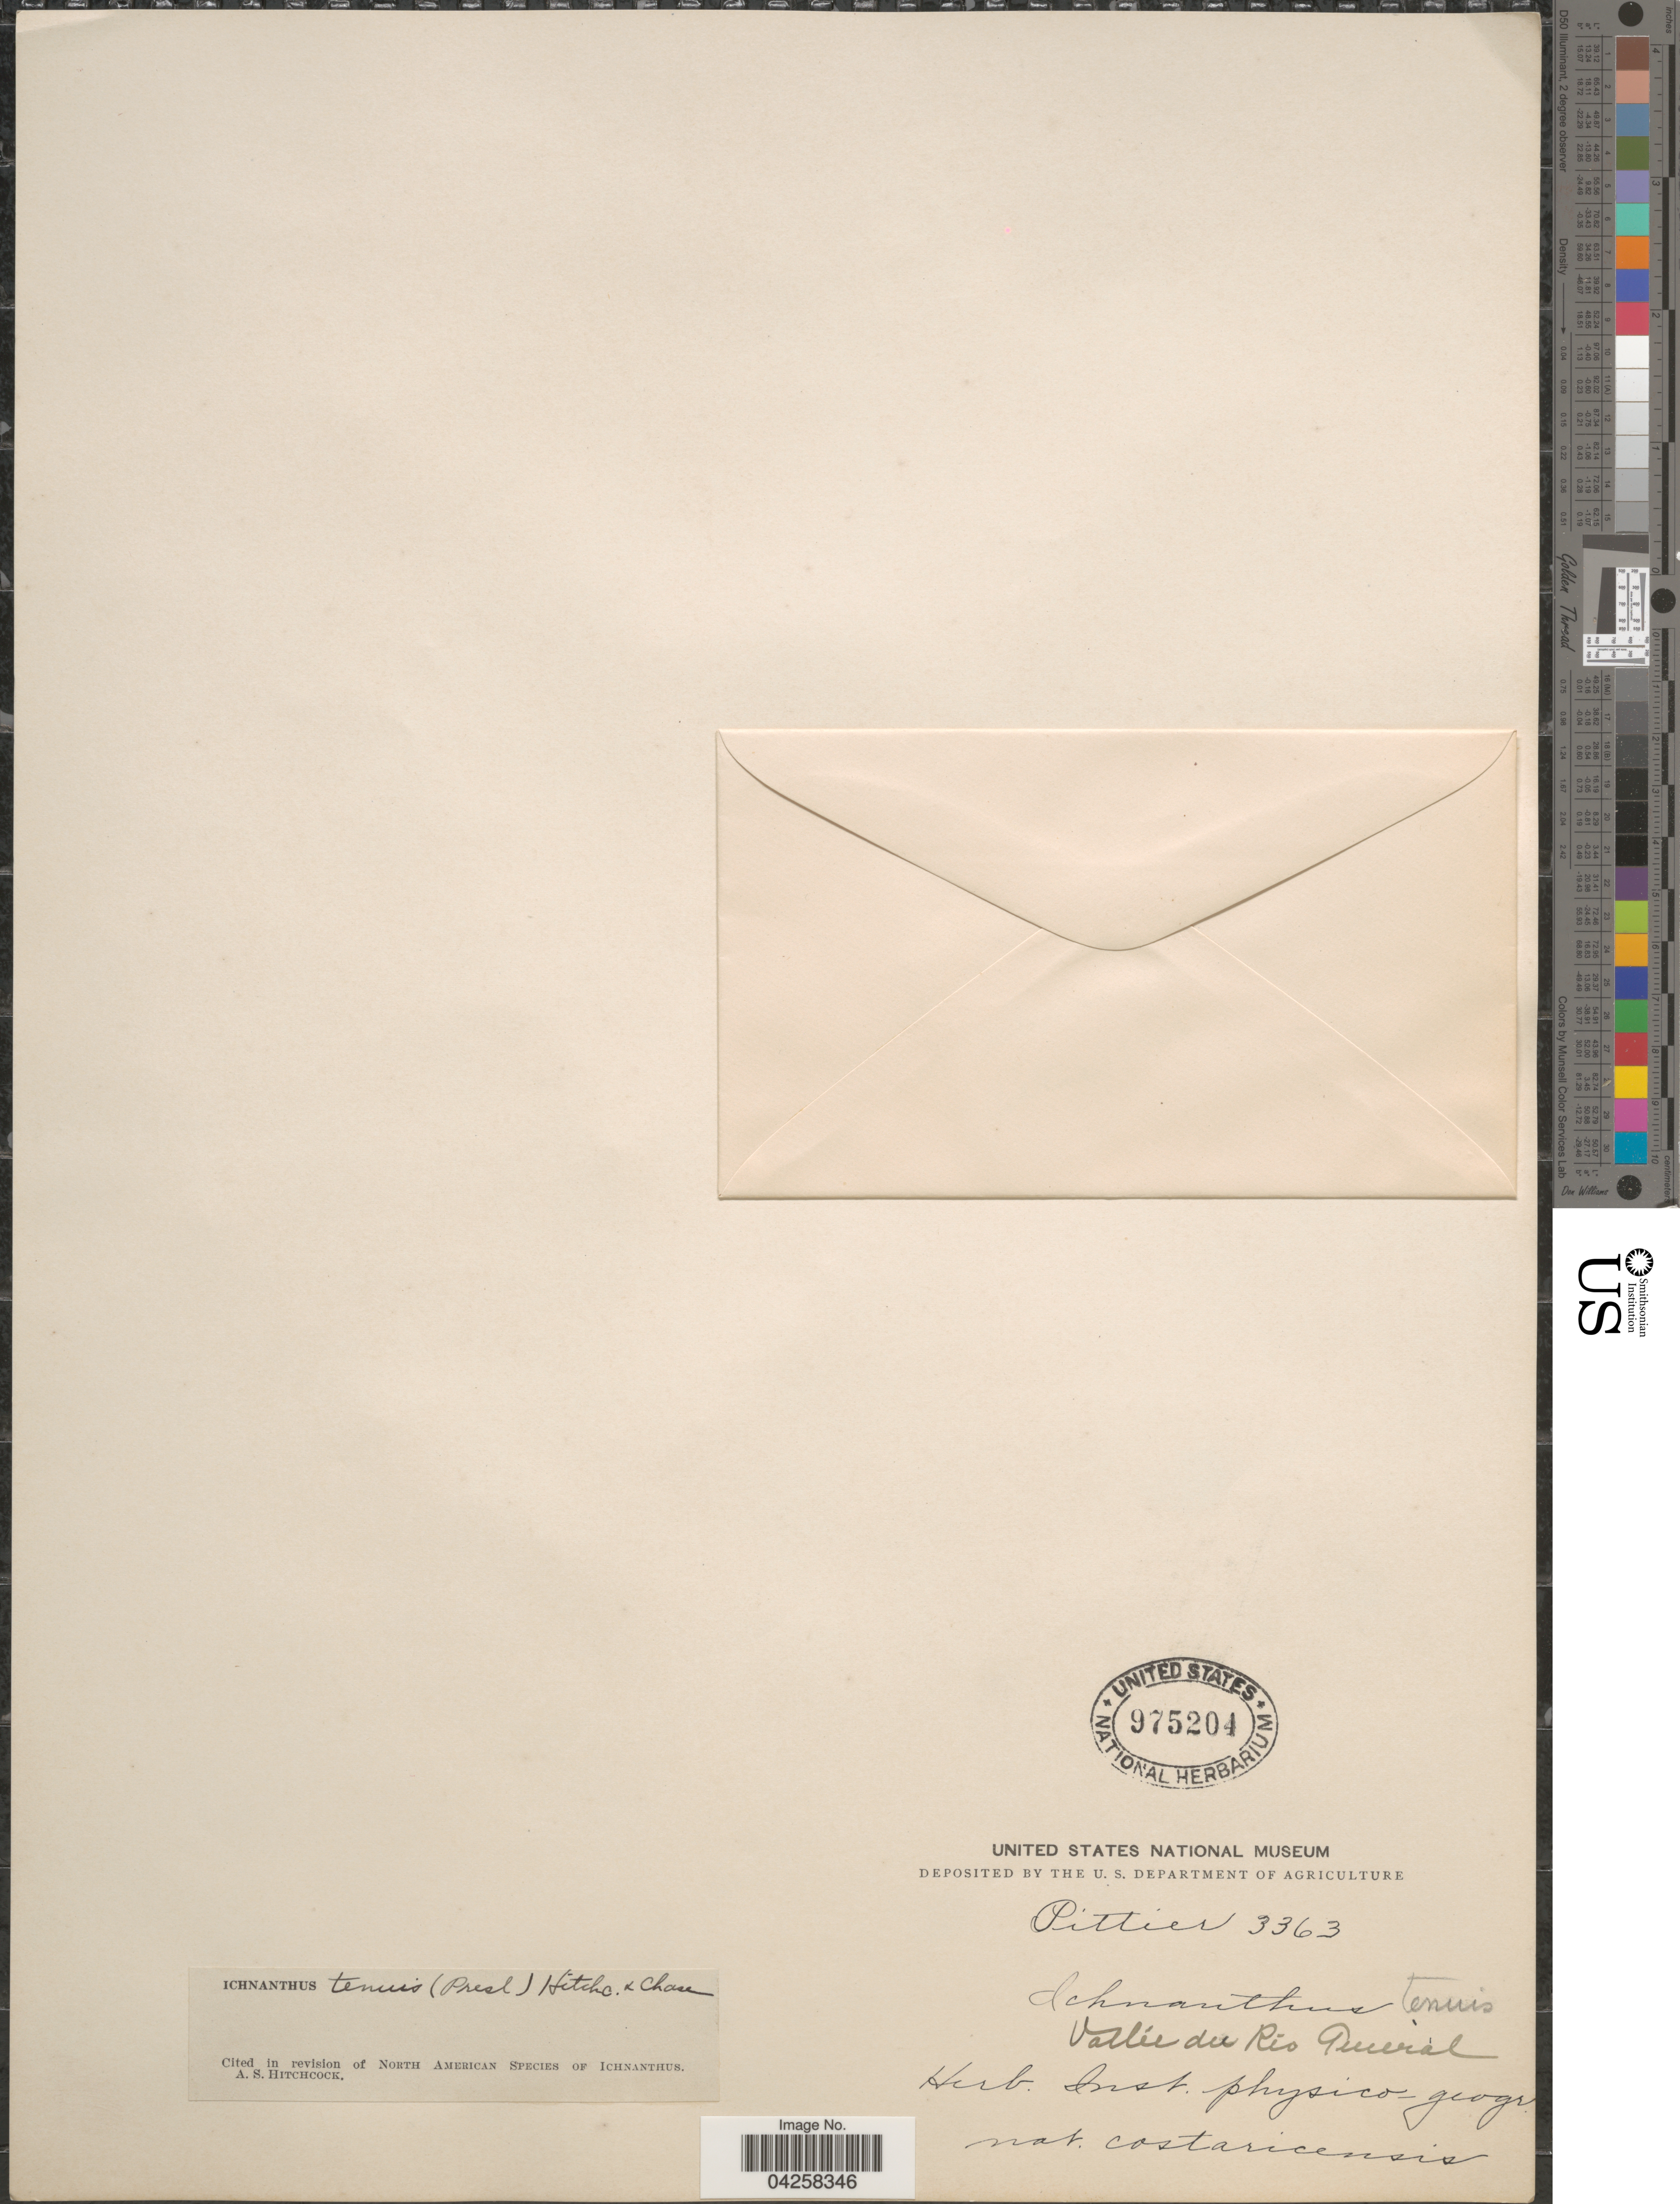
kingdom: Plantae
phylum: Tracheophyta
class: Liliopsida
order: Poales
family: Poaceae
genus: Ichnanthus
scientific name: Ichnanthus tenuis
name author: (J. Presl) Hitchc. & Chase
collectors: Pittier, --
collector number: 3363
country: Costa Rica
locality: Vallée du Rio General.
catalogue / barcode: US 975204